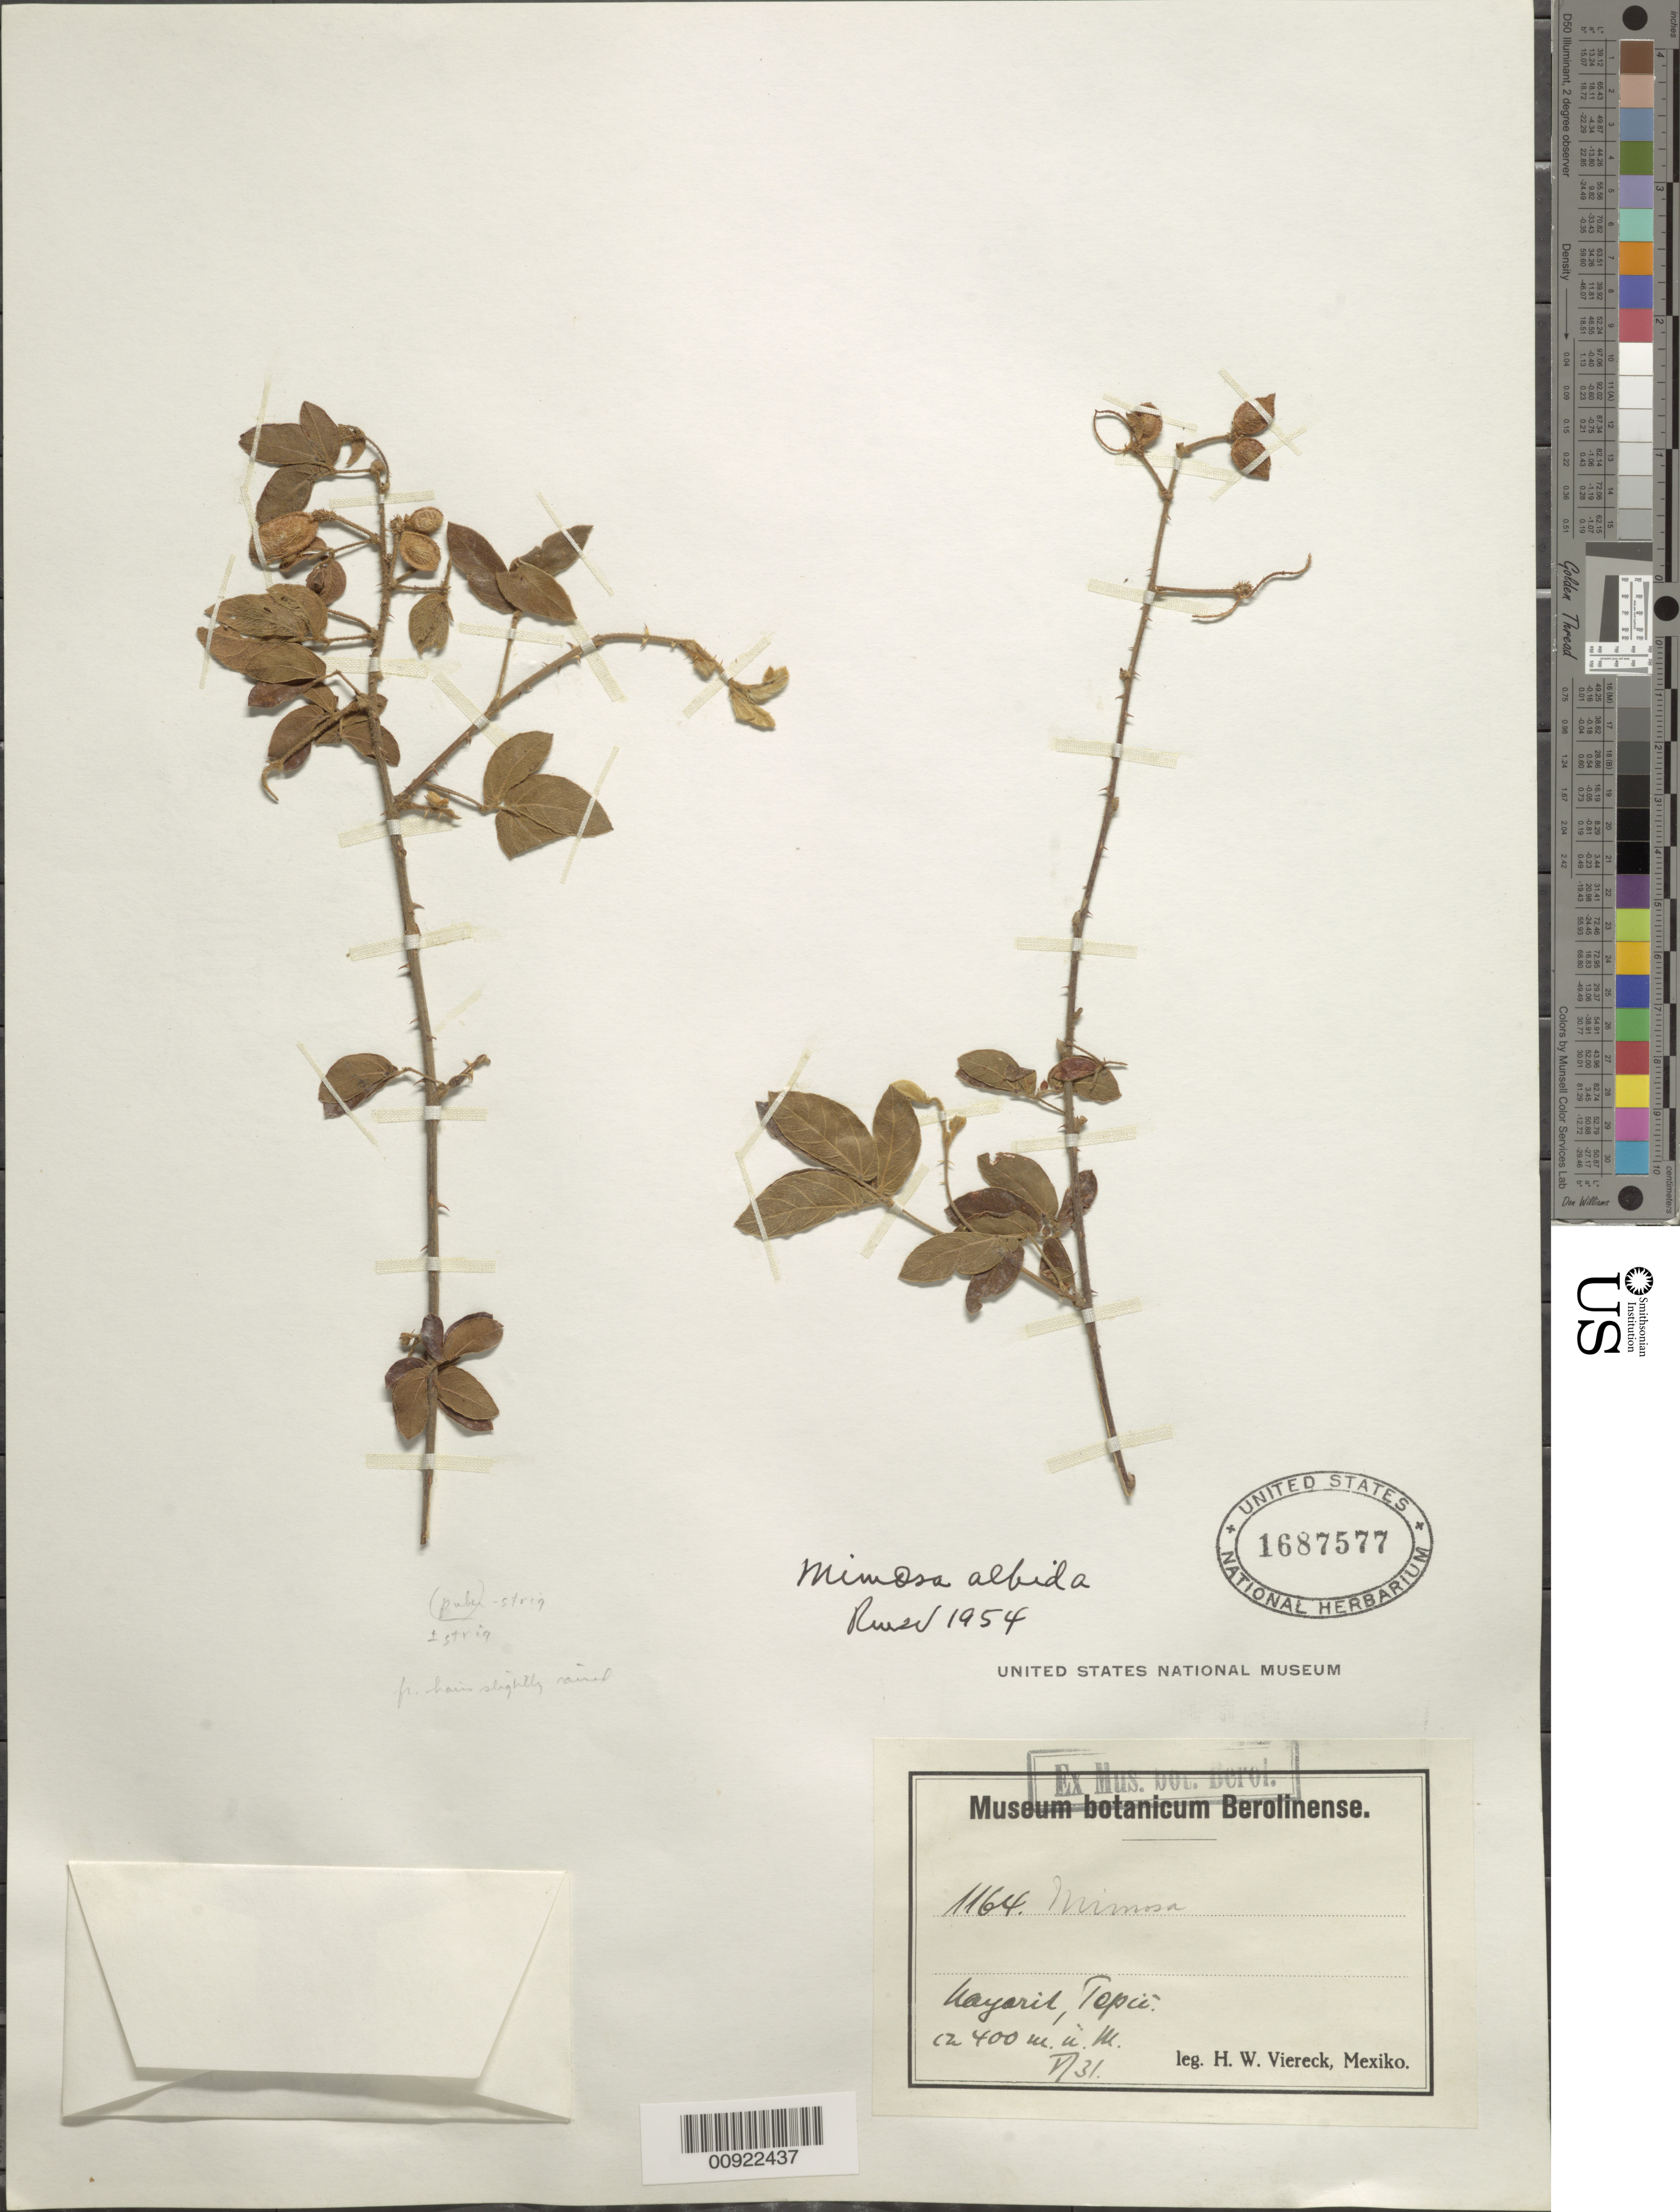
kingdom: Plantae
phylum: Tracheophyta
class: Magnoliopsida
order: Fabales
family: Fabaceae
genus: Mimosa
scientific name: Mimosa albida var. strigosa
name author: (Willd.) B.L. Rob.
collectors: H. W. Viereck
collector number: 1164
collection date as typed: May 1931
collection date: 1931-05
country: Mexico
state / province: Nayarit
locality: Tepic.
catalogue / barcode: US 1687577